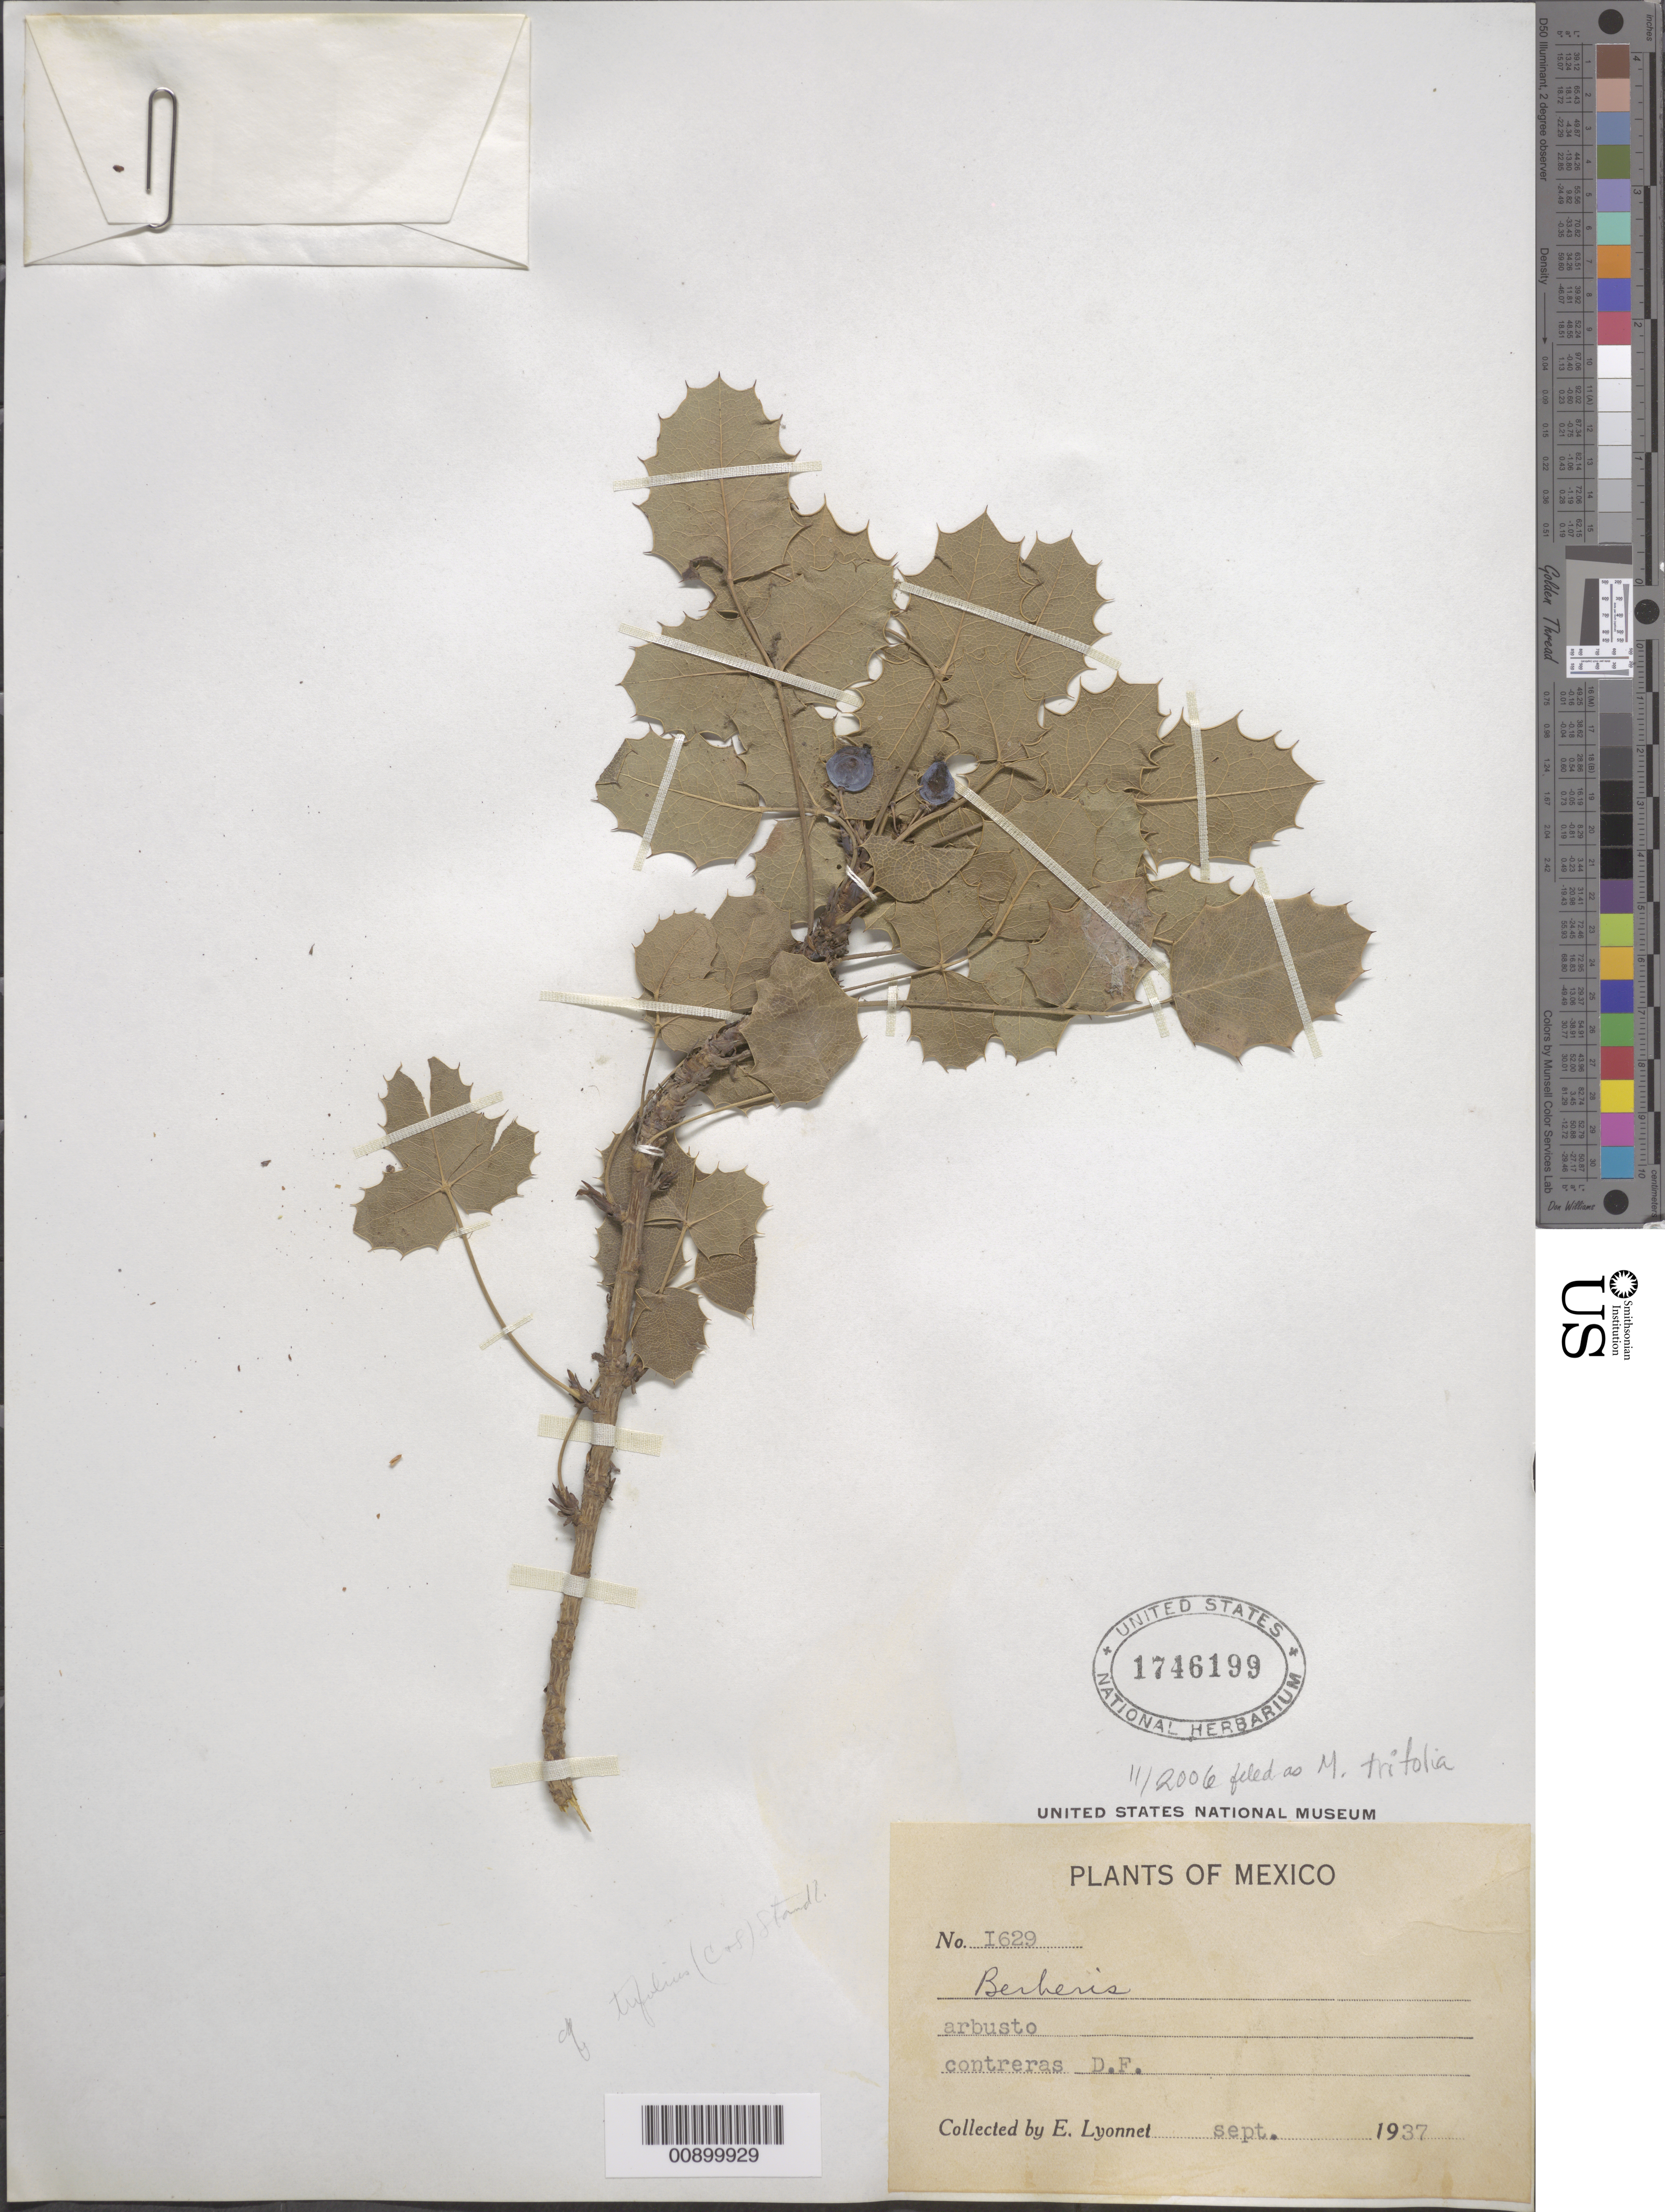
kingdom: Plantae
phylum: Tracheophyta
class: Magnoliopsida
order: Ranunculales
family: Berberidaceae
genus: Mahonia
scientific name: Mahonia trifolia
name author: Cham. & Schult.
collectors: Bro. E. Lyonnet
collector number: I629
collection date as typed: Sep 1937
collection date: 1937-09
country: Mexico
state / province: Distrito Federal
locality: Contreras, D.F.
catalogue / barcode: US 1746199